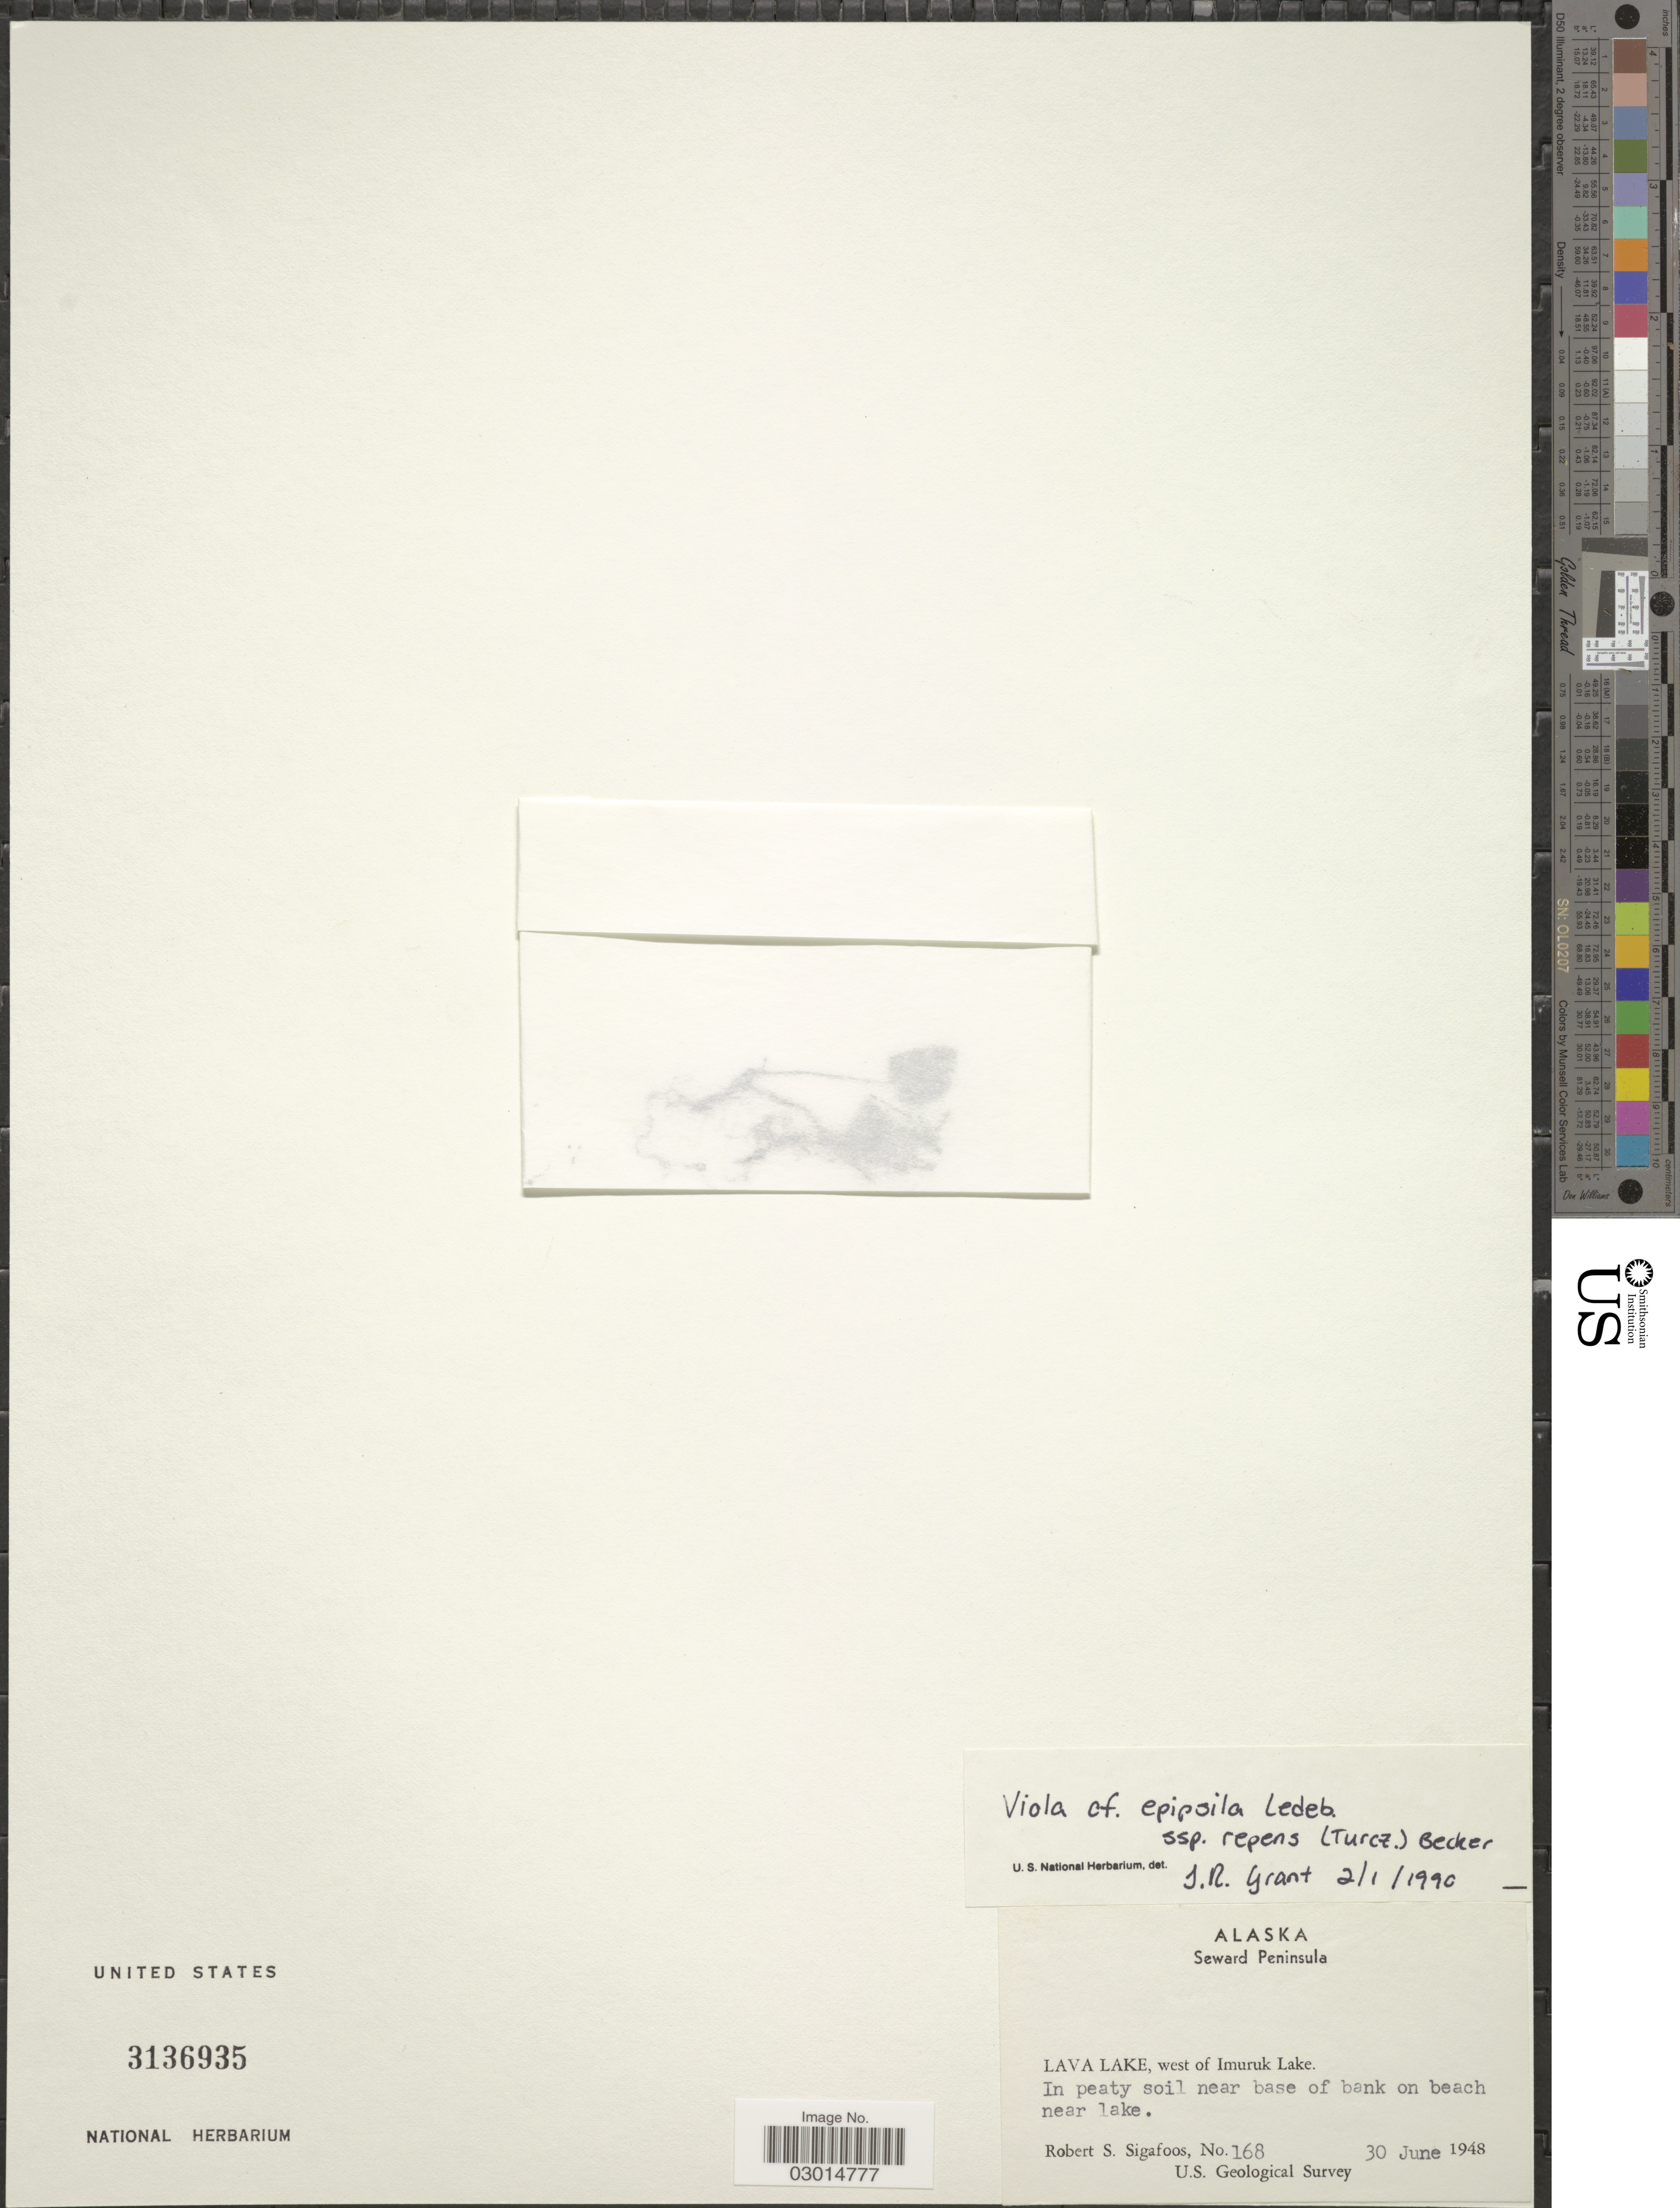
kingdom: Plantae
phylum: Tracheophyta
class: Magnoliopsida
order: Malpighiales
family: Violaceae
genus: Viola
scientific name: Viola epipsila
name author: Ledeb.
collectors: R. Sigafoos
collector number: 168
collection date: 1948-06-30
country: United States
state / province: Alaska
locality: Seward Peninsula. Lava Lake, west of Imuruk Lake. In peaty soil near base of bank on beach near lake.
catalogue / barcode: US 3136935